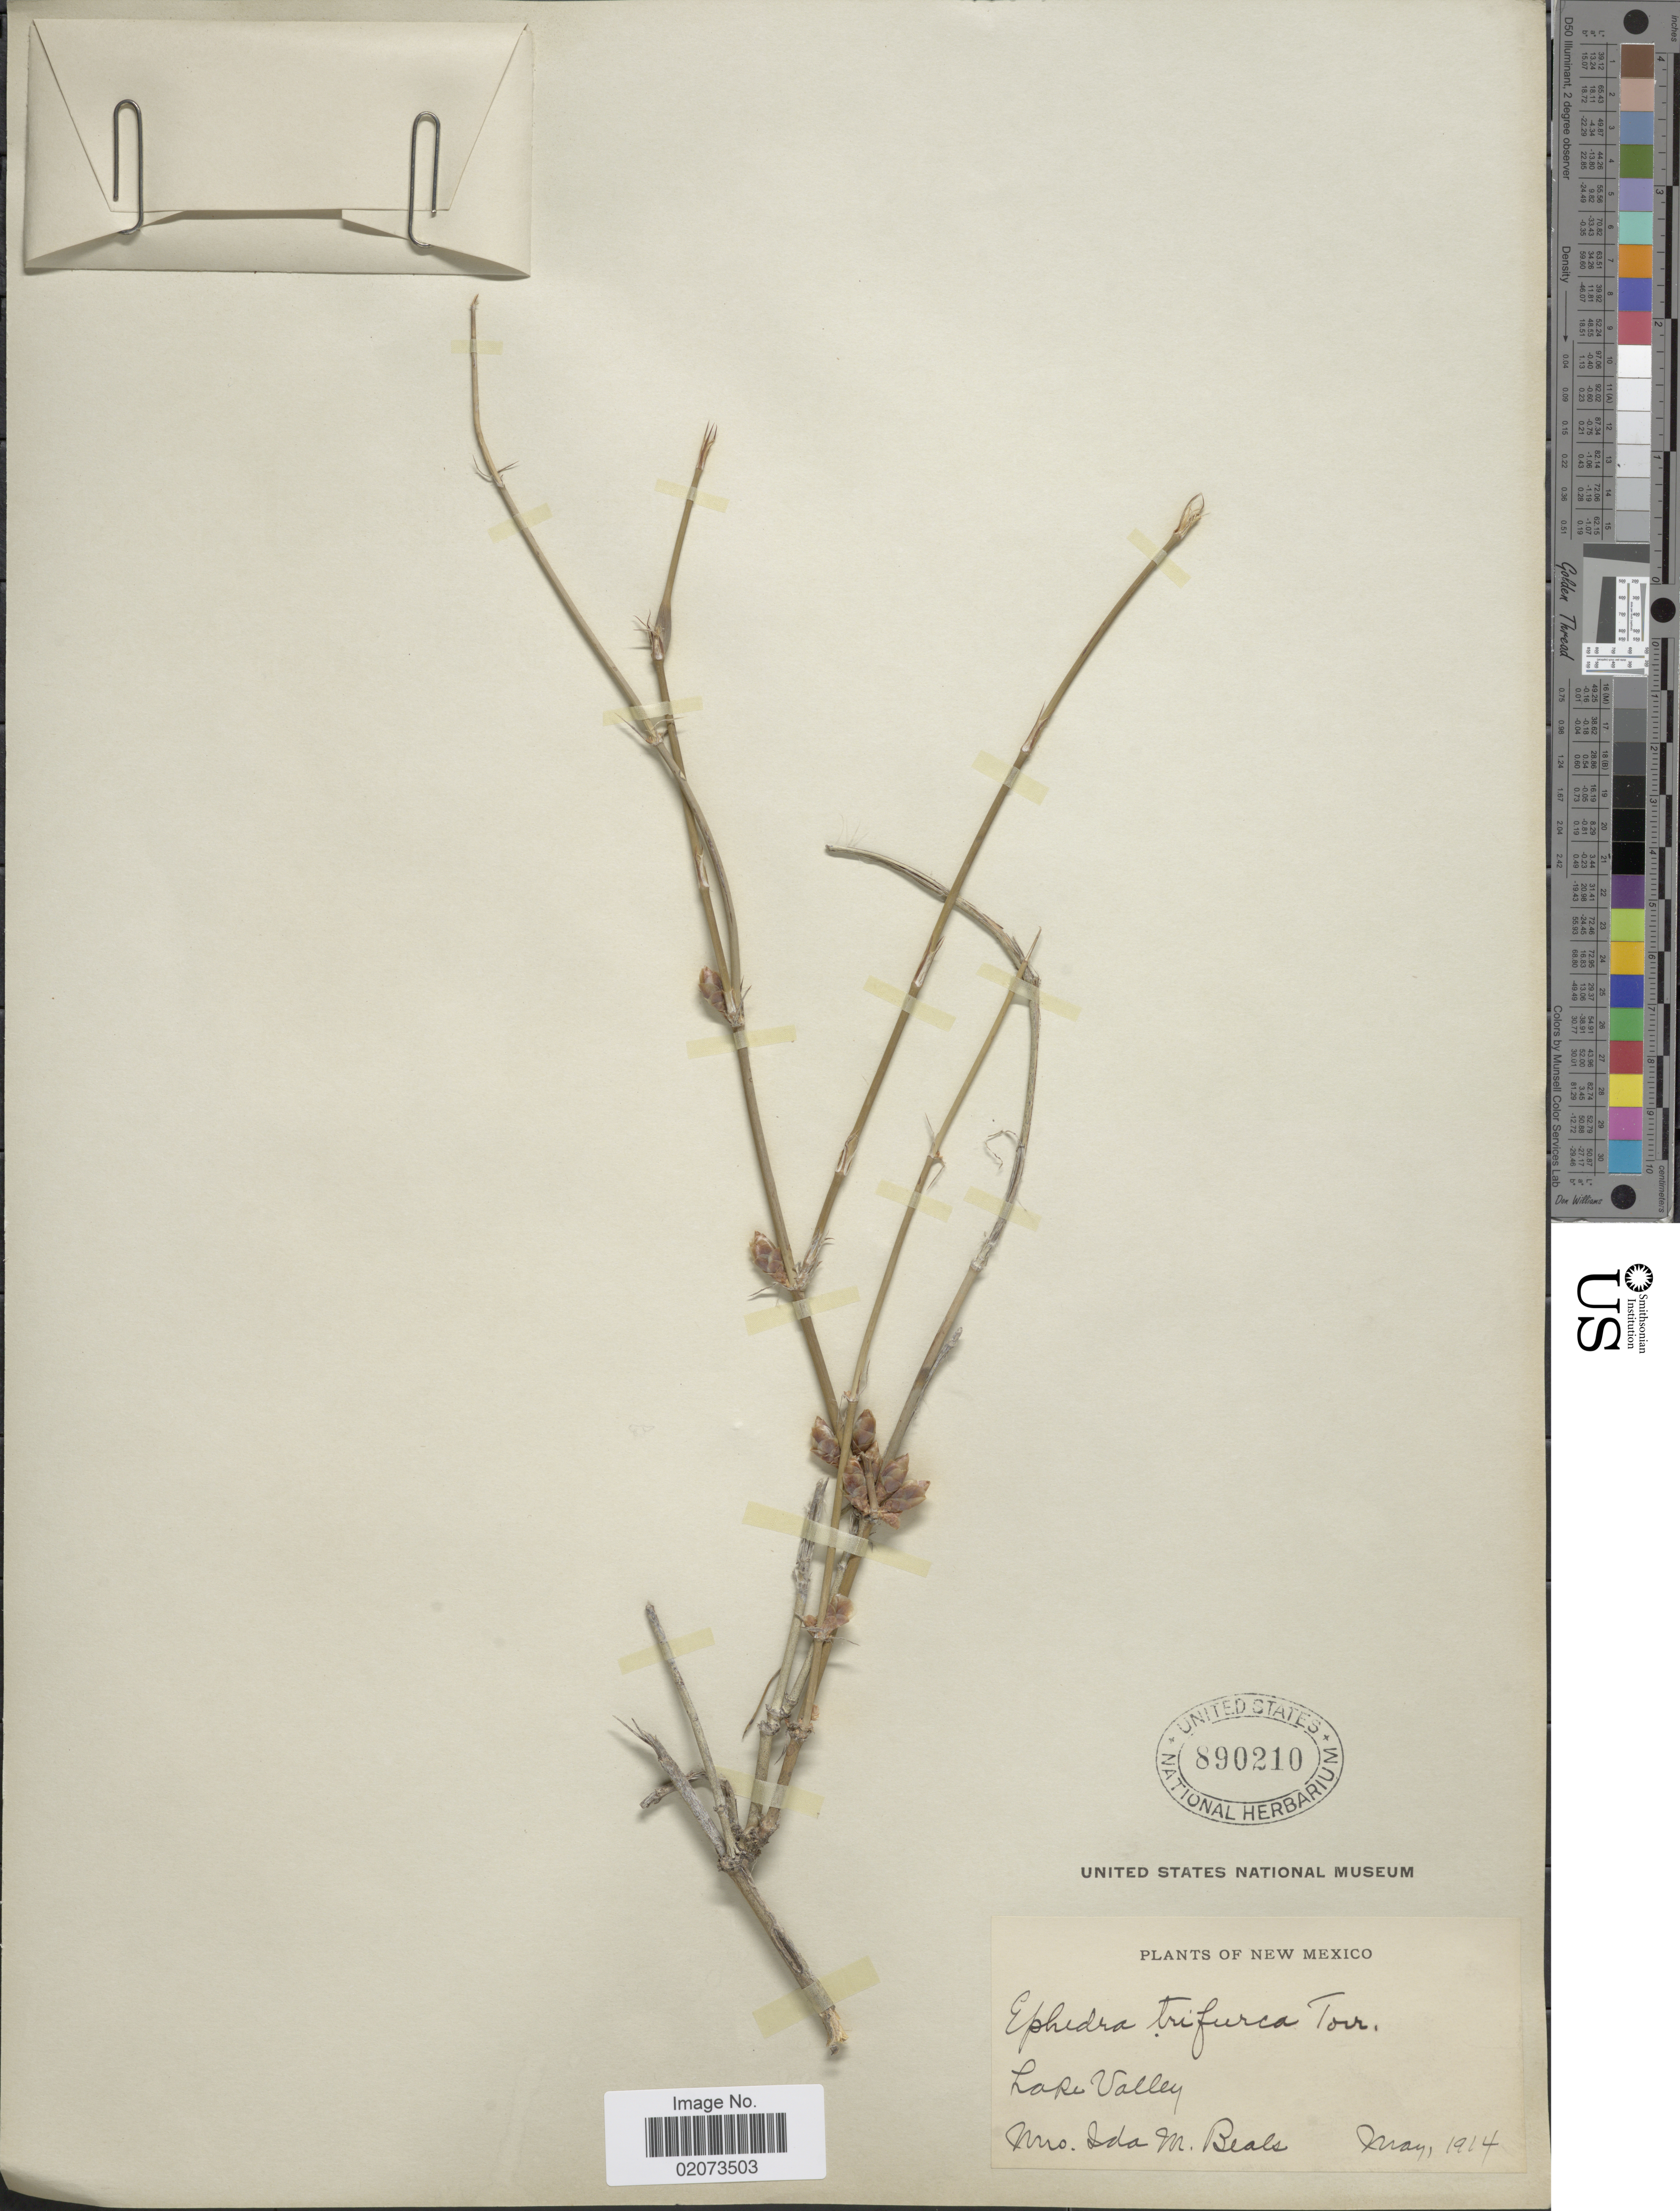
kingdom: Plantae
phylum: Tracheophyta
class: Gnetopsida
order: Ephedrales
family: Ephedraceae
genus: Ephedra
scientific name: Ephedra trifurca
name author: Torr. ex S. Watson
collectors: I. M. Beals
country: United States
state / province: New Mexico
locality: Lake Valley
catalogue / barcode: US 890210